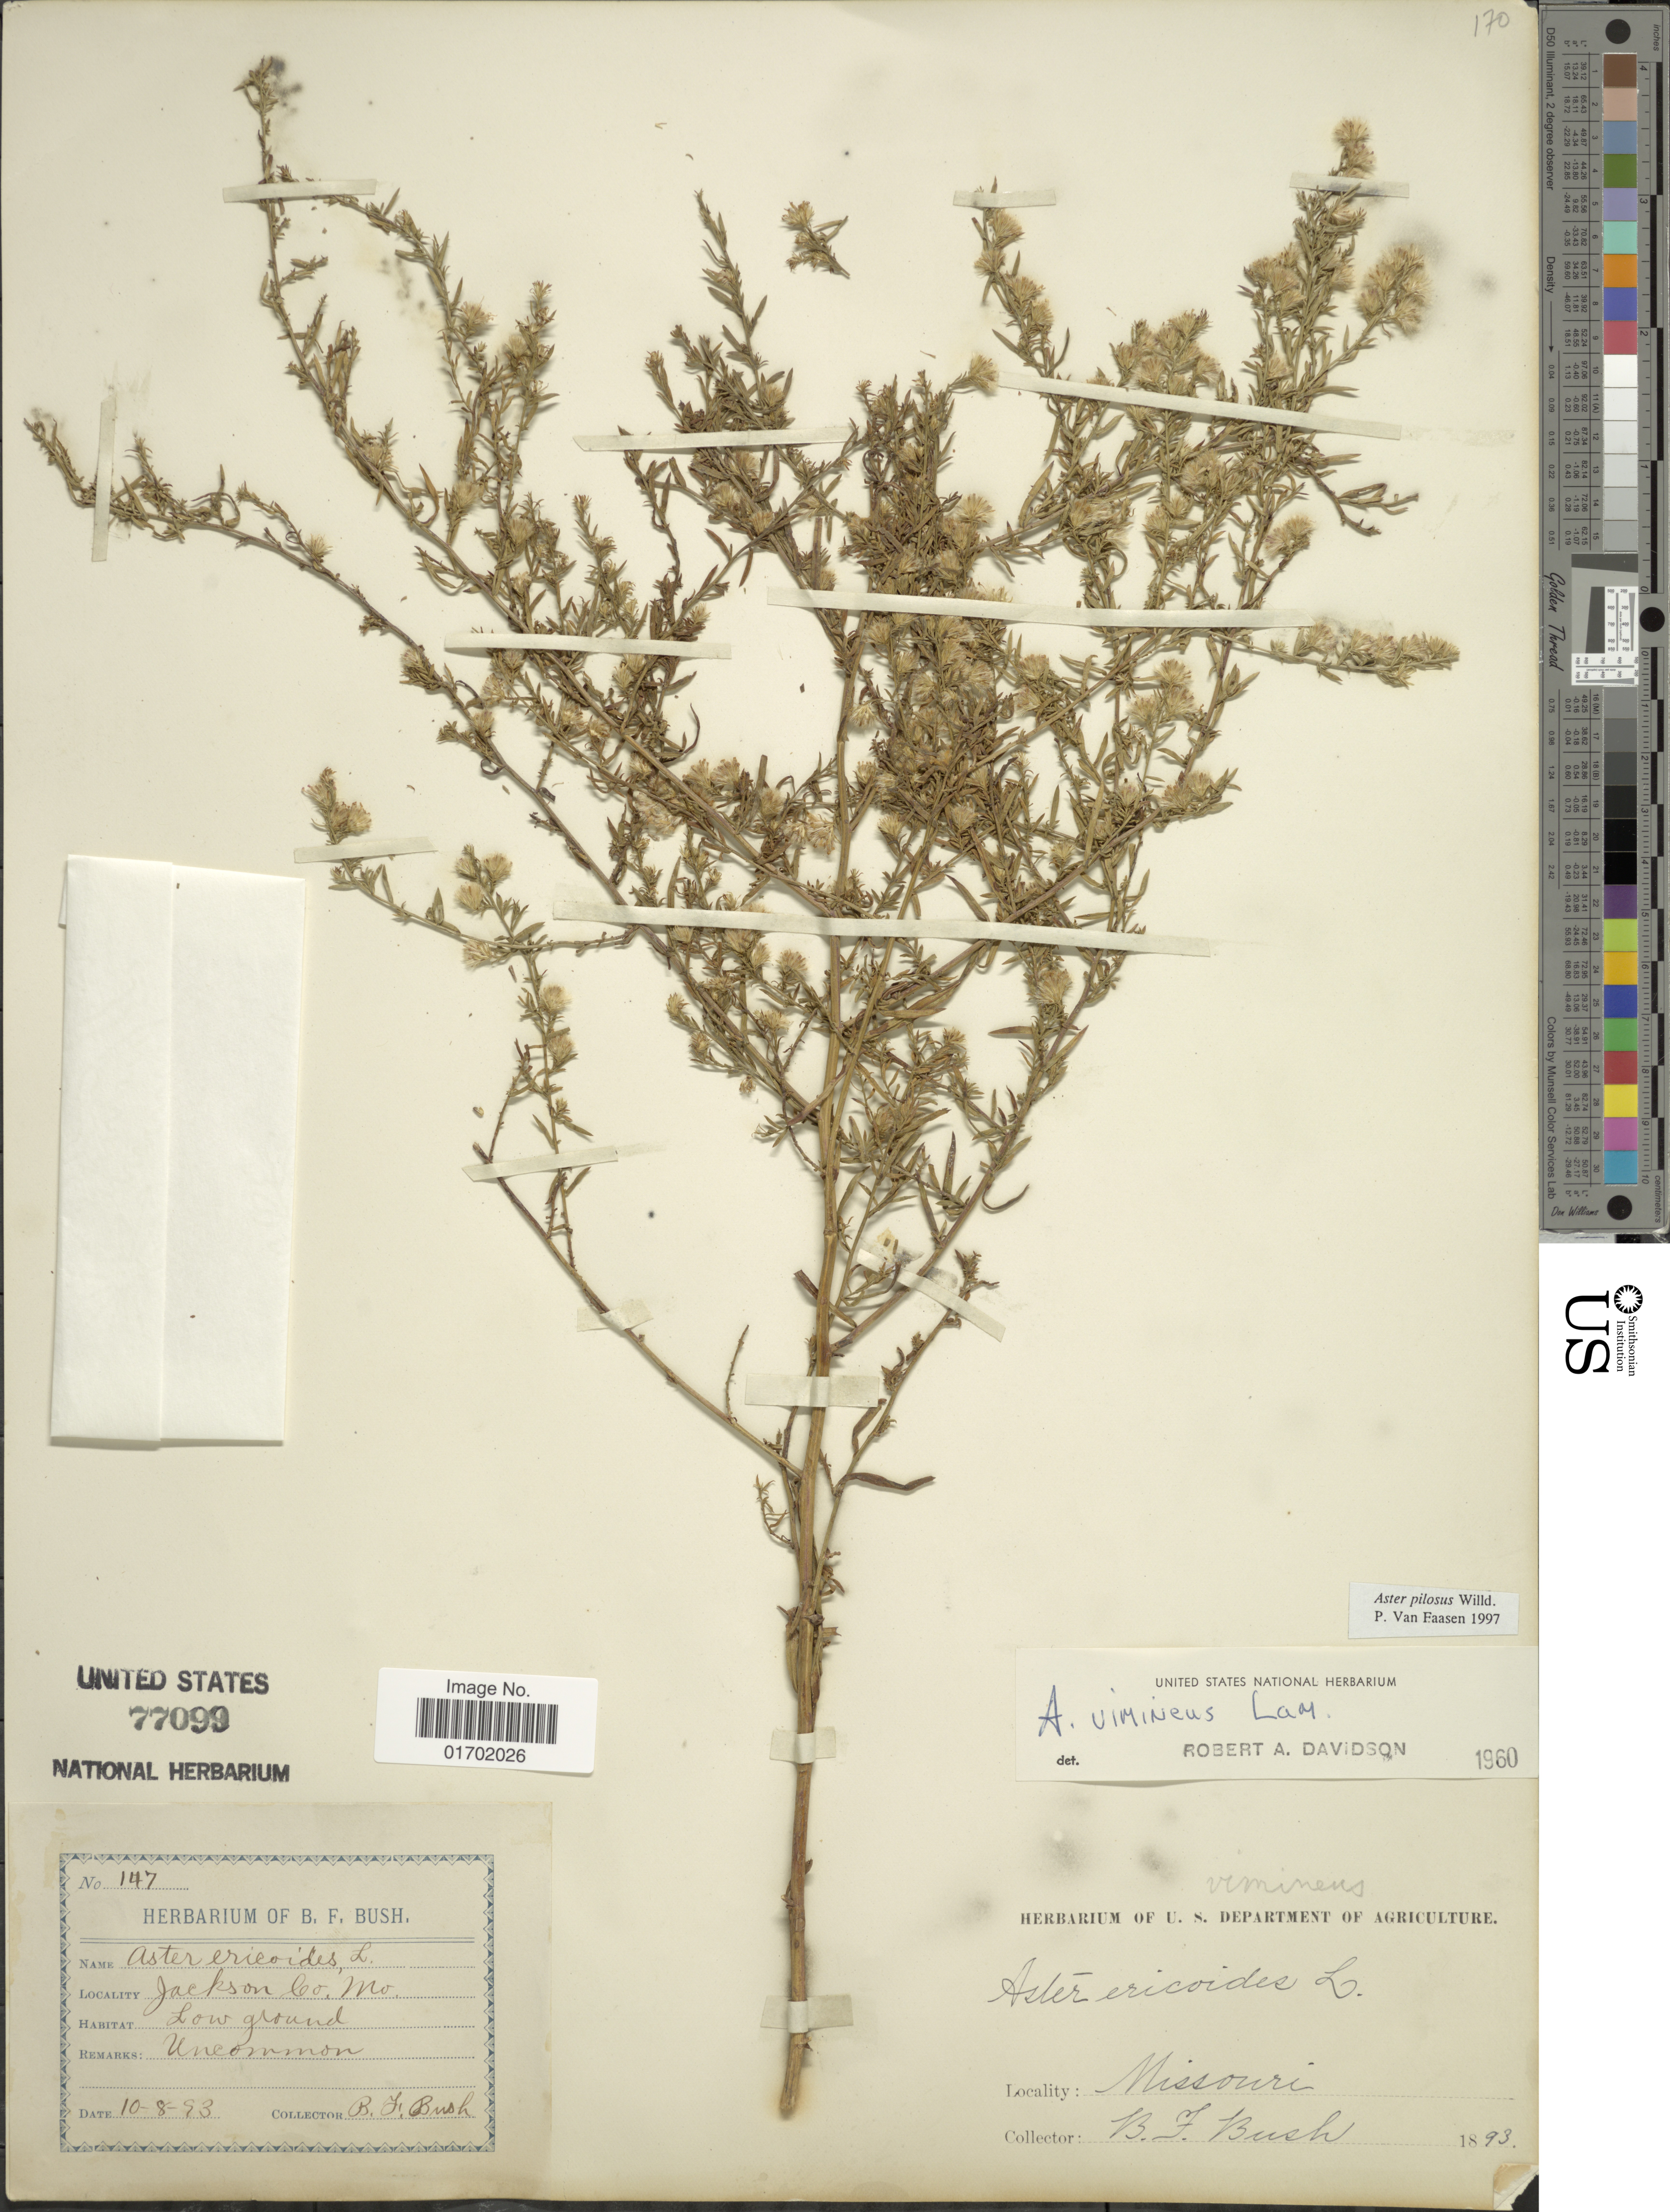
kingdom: Plantae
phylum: Tracheophyta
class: Magnoliopsida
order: Asterales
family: Asteraceae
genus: Symphyotrichum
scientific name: Symphyotrichum pilosum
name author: (Willd.) G.L. Nesom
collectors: B. F. Bush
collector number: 147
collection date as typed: Transcribed d/m/y: 8/10/93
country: United States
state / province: Missouri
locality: Jackson Co.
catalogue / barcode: US 77099